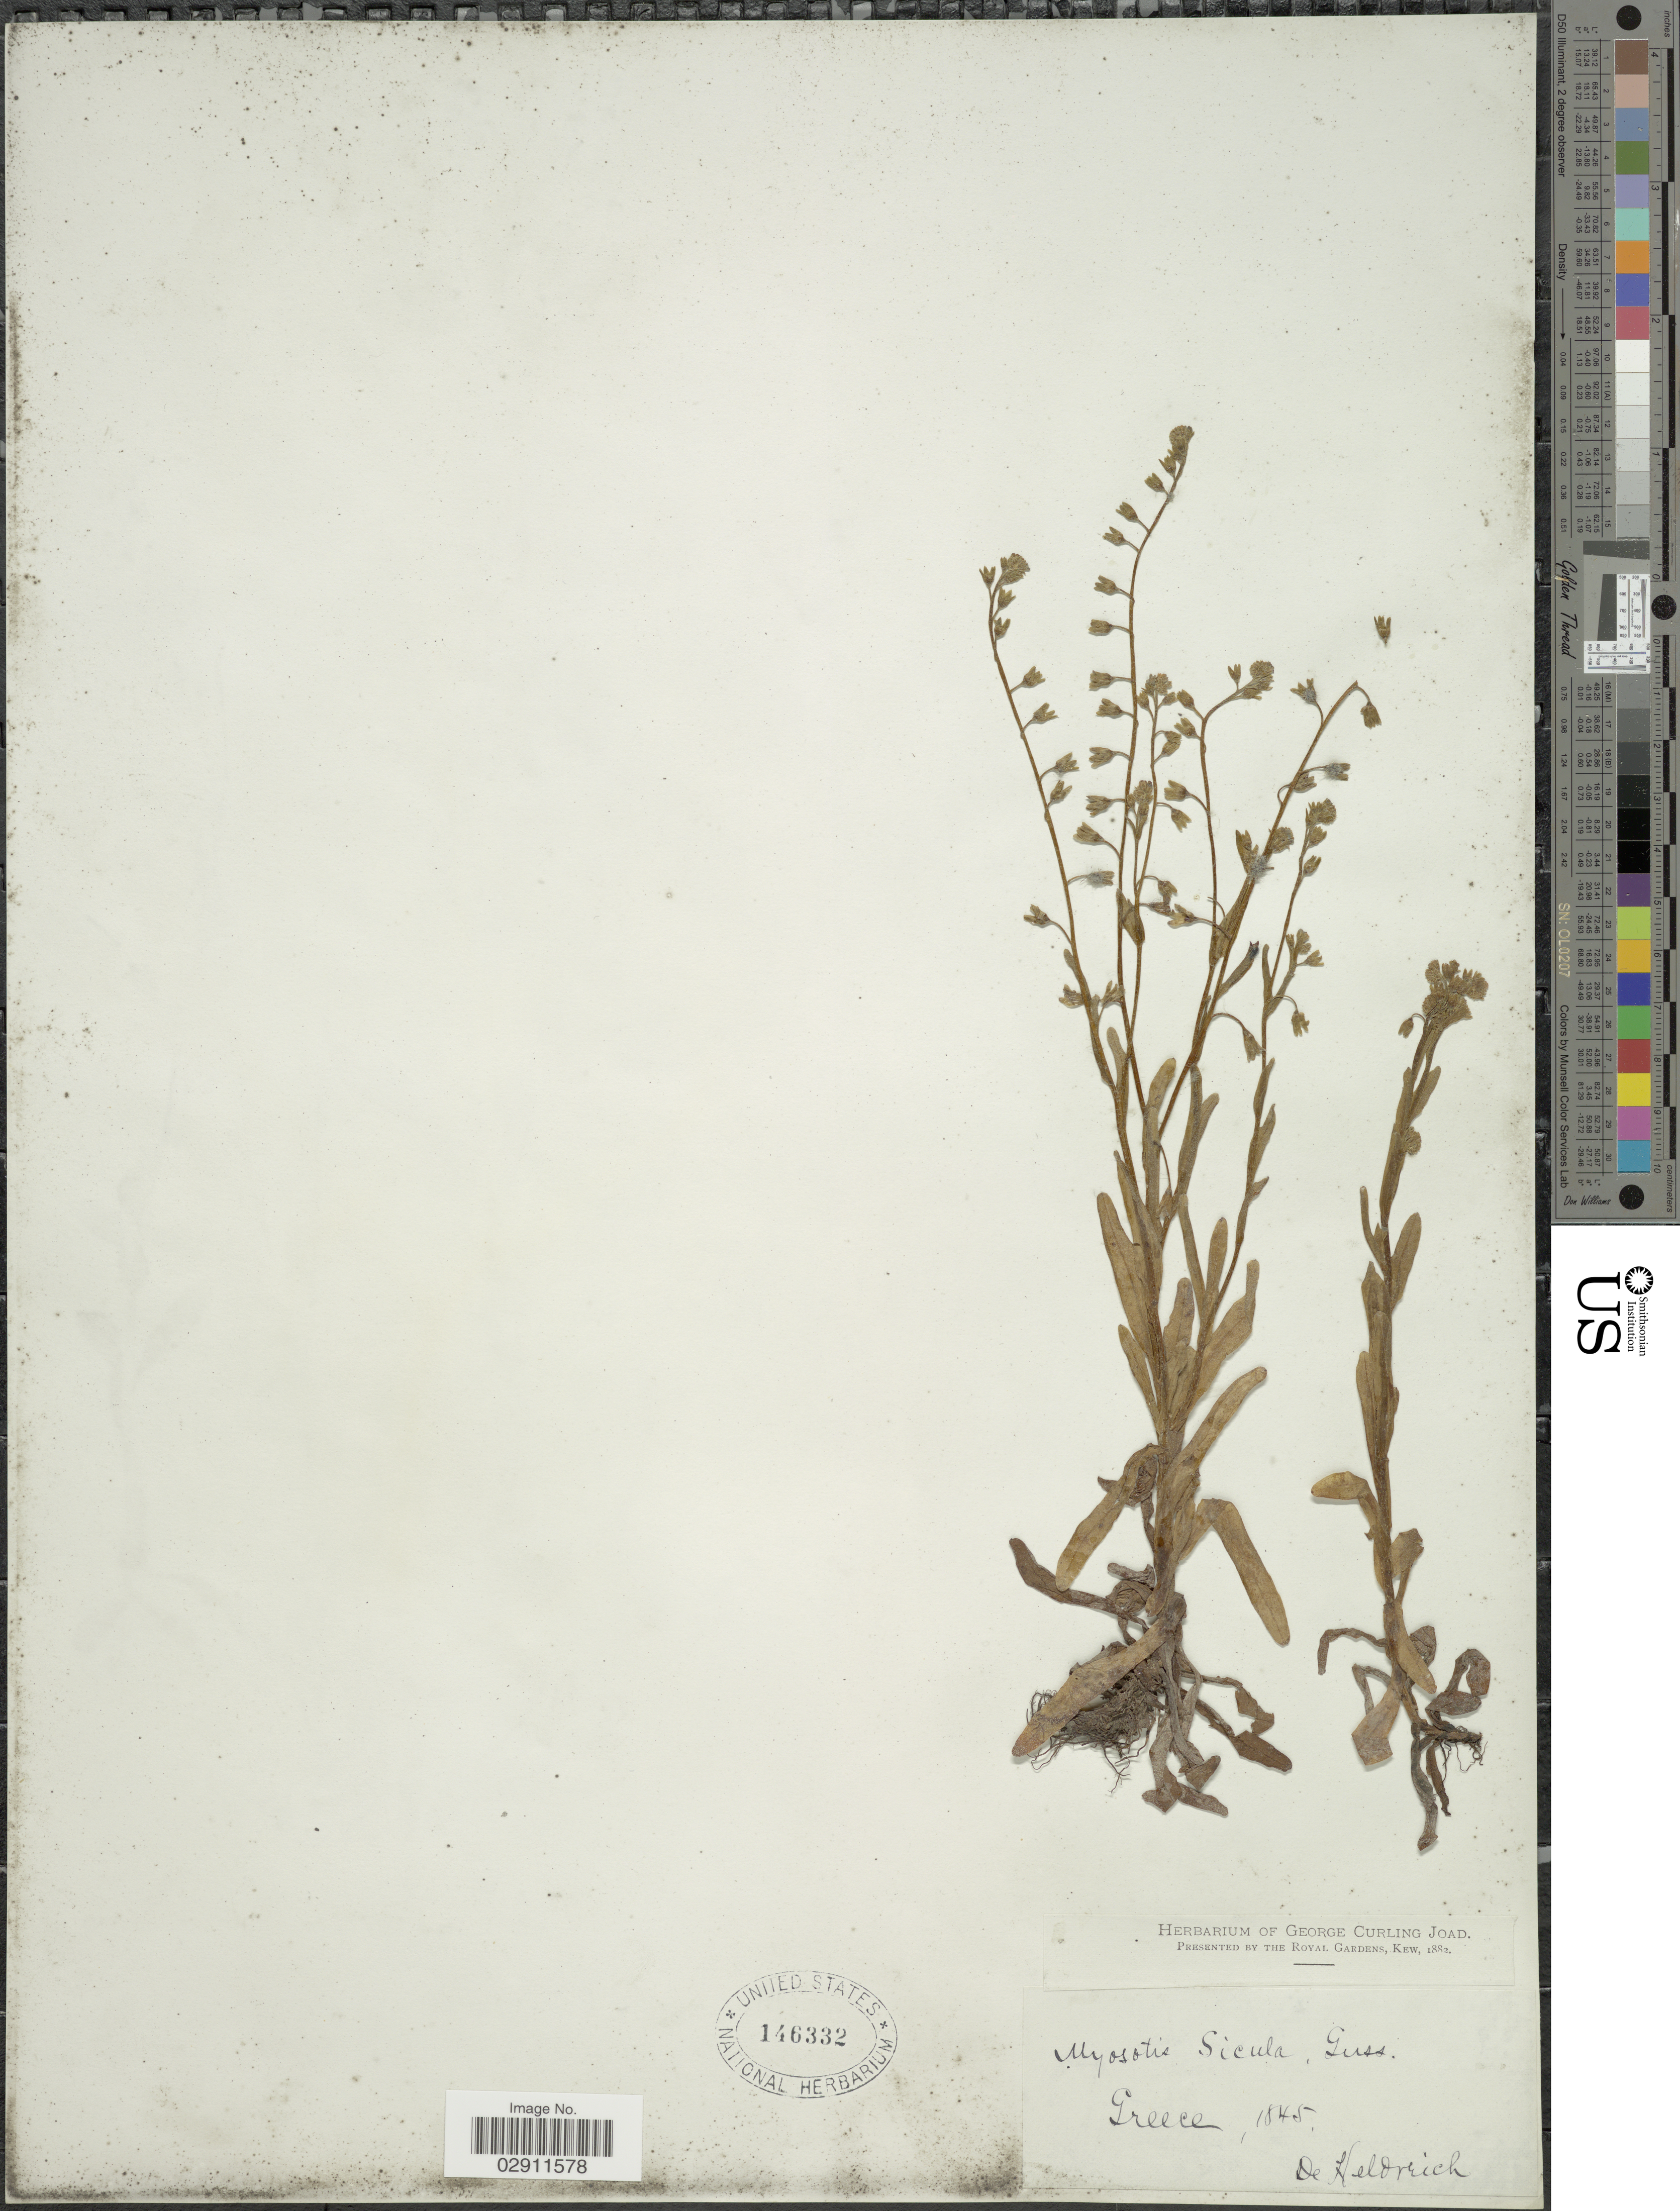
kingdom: Plantae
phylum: Tracheophyta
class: Magnoliopsida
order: Boraginales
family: Boraginaceae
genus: Myosotis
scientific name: Myosotis sicula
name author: Gussone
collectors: -. De Heldreich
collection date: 1845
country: Greece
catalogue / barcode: US 146332